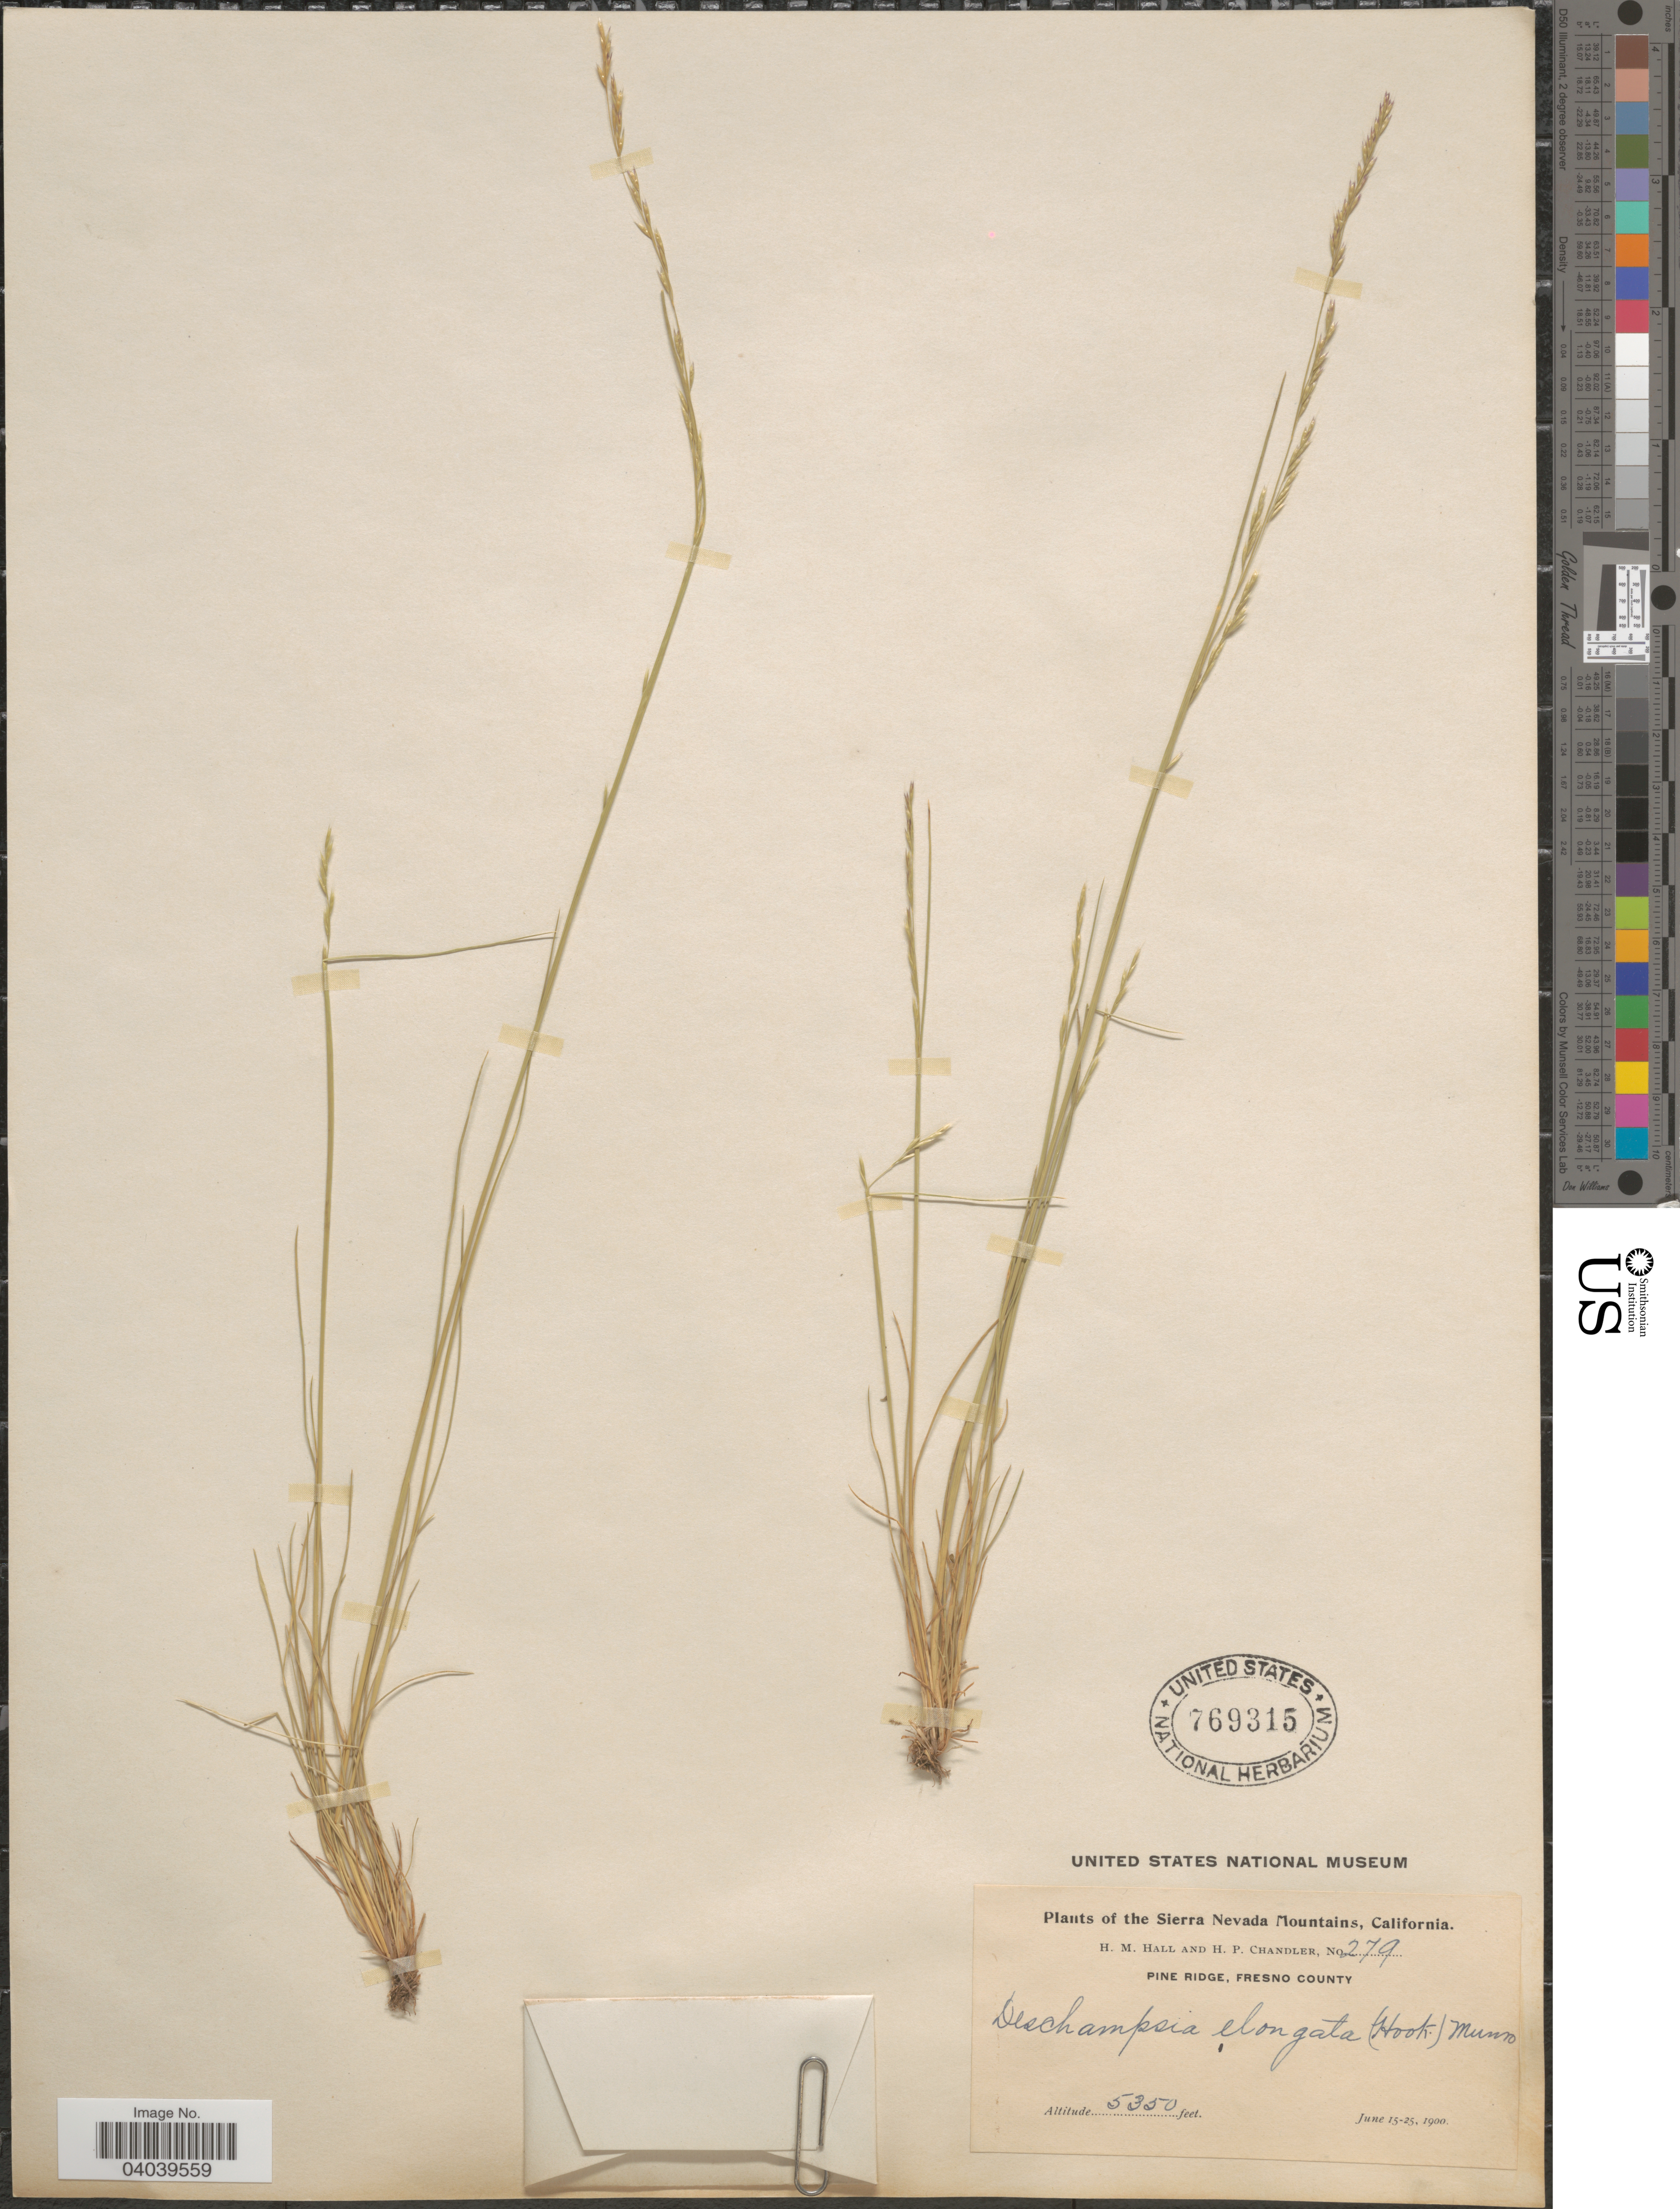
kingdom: Plantae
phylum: Tracheophyta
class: Liliopsida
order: Poales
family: Poaceae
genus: Deschampsia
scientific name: Deschampsia elongata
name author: (Hook.) Munro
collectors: H. M. Hall & H. Chandler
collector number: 279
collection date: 1900-06-15/1900-06-25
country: United States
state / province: California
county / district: Fresno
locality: Sierra Nevada Mountains. Pine Ridge, Fresno County.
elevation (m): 1631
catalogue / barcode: US 769315